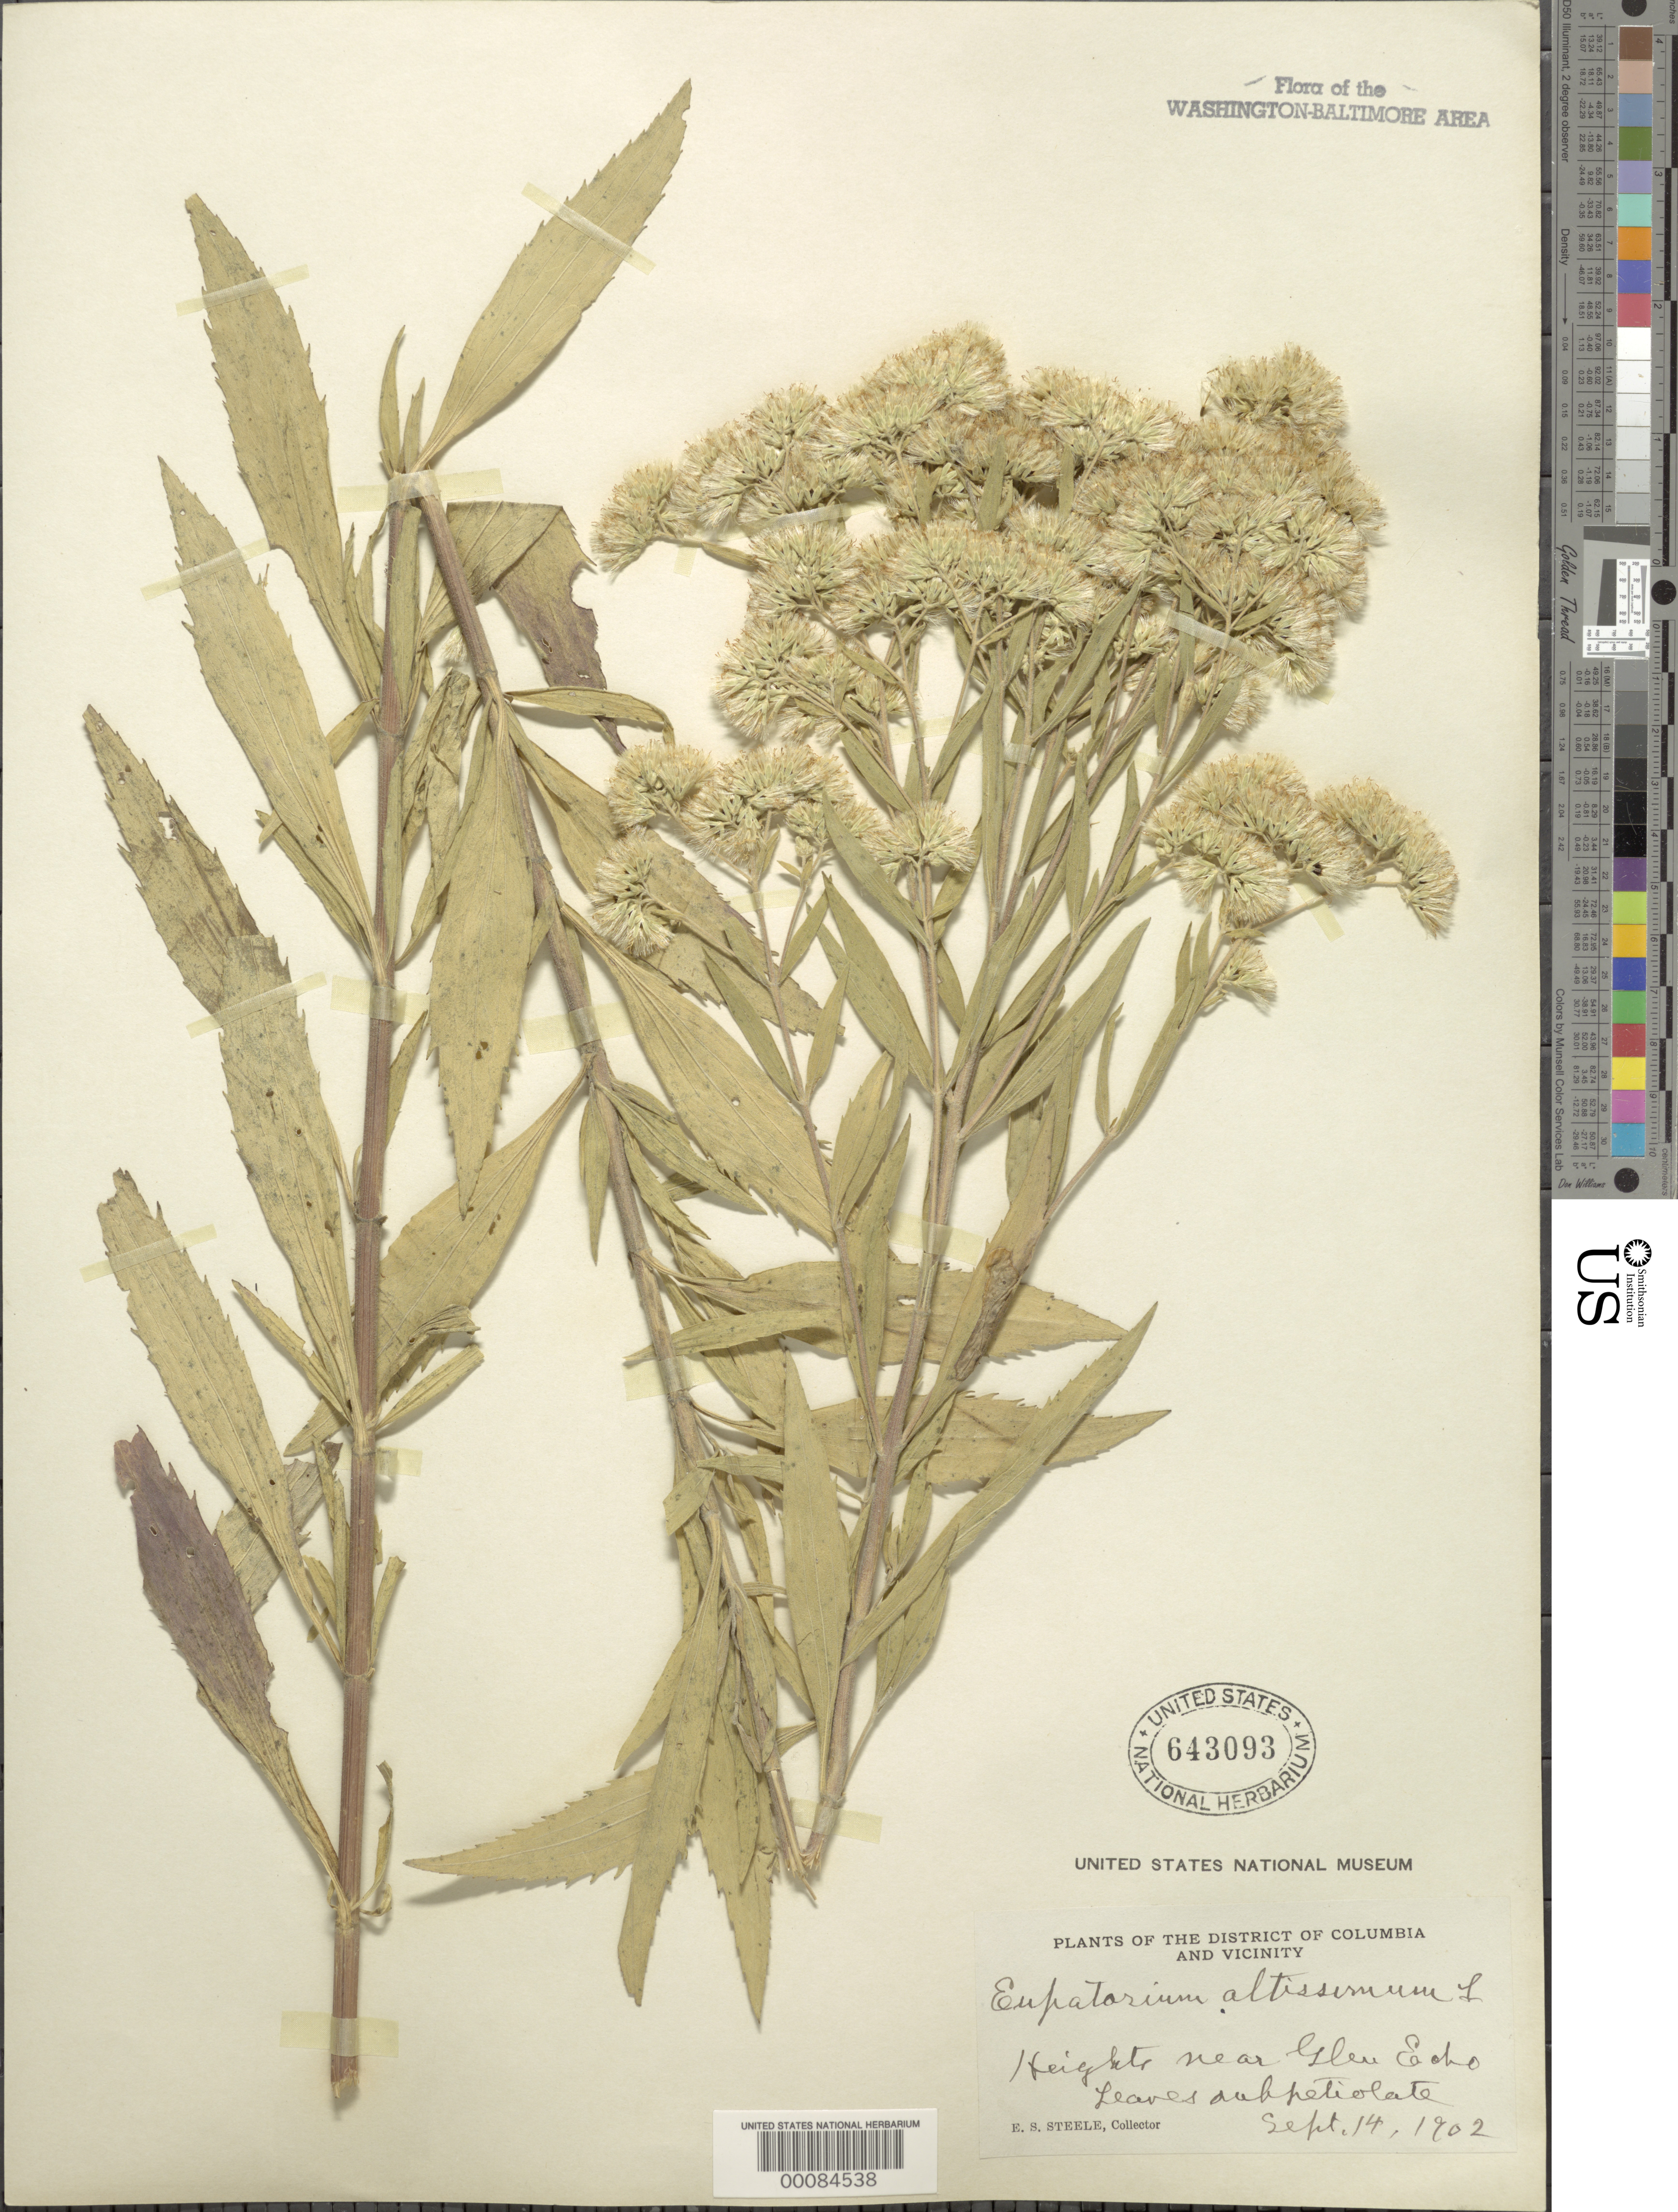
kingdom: Plantae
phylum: Tracheophyta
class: Magnoliopsida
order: Asterales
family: Asteraceae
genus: Eupatorium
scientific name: Eupatorium altissimum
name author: L.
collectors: E. Steele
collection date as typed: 14 Sep 1902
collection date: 1902-09-14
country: United States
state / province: Maryland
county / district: Montgomery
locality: Heights near Glen Echo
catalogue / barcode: US 643093